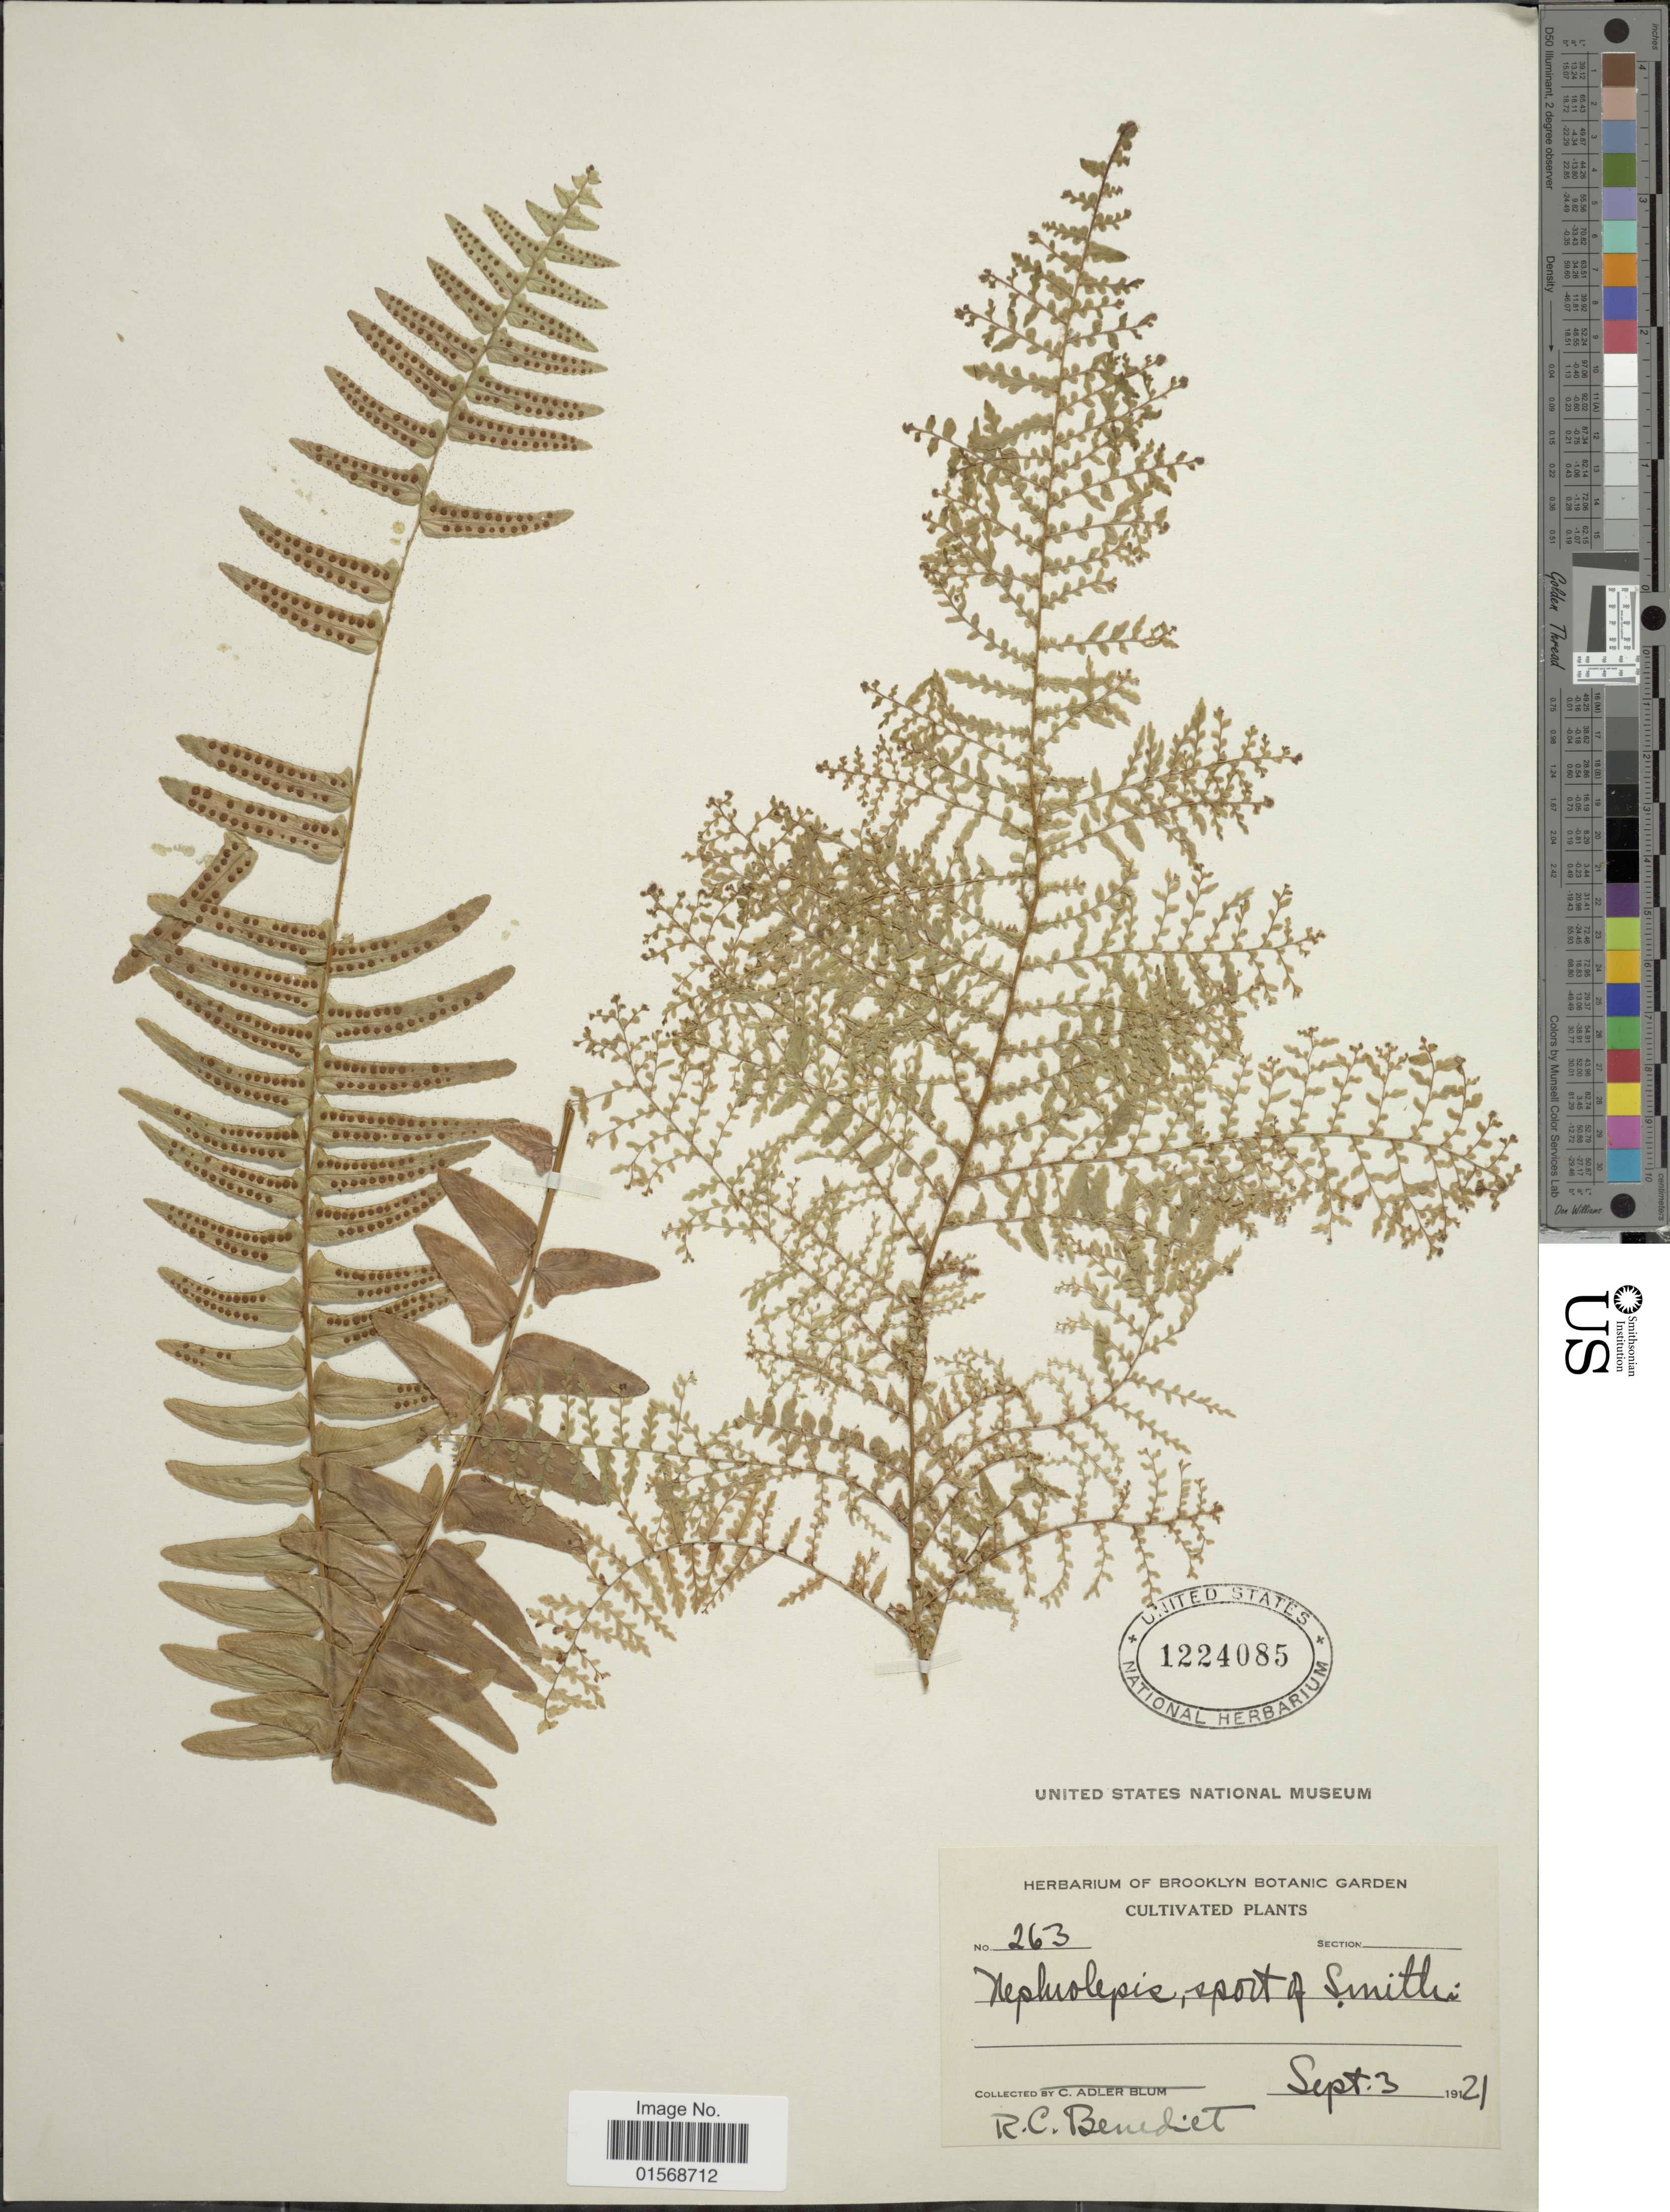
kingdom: Plantae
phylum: Tracheophyta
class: Polypodiopsida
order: Polypodiales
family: Nephrolepidaceae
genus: Nephrolepis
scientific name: Nephrolepis 'Lau'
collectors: R. C. Benedict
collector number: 263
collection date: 1921-09-03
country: United States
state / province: New York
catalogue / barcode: US 1224085